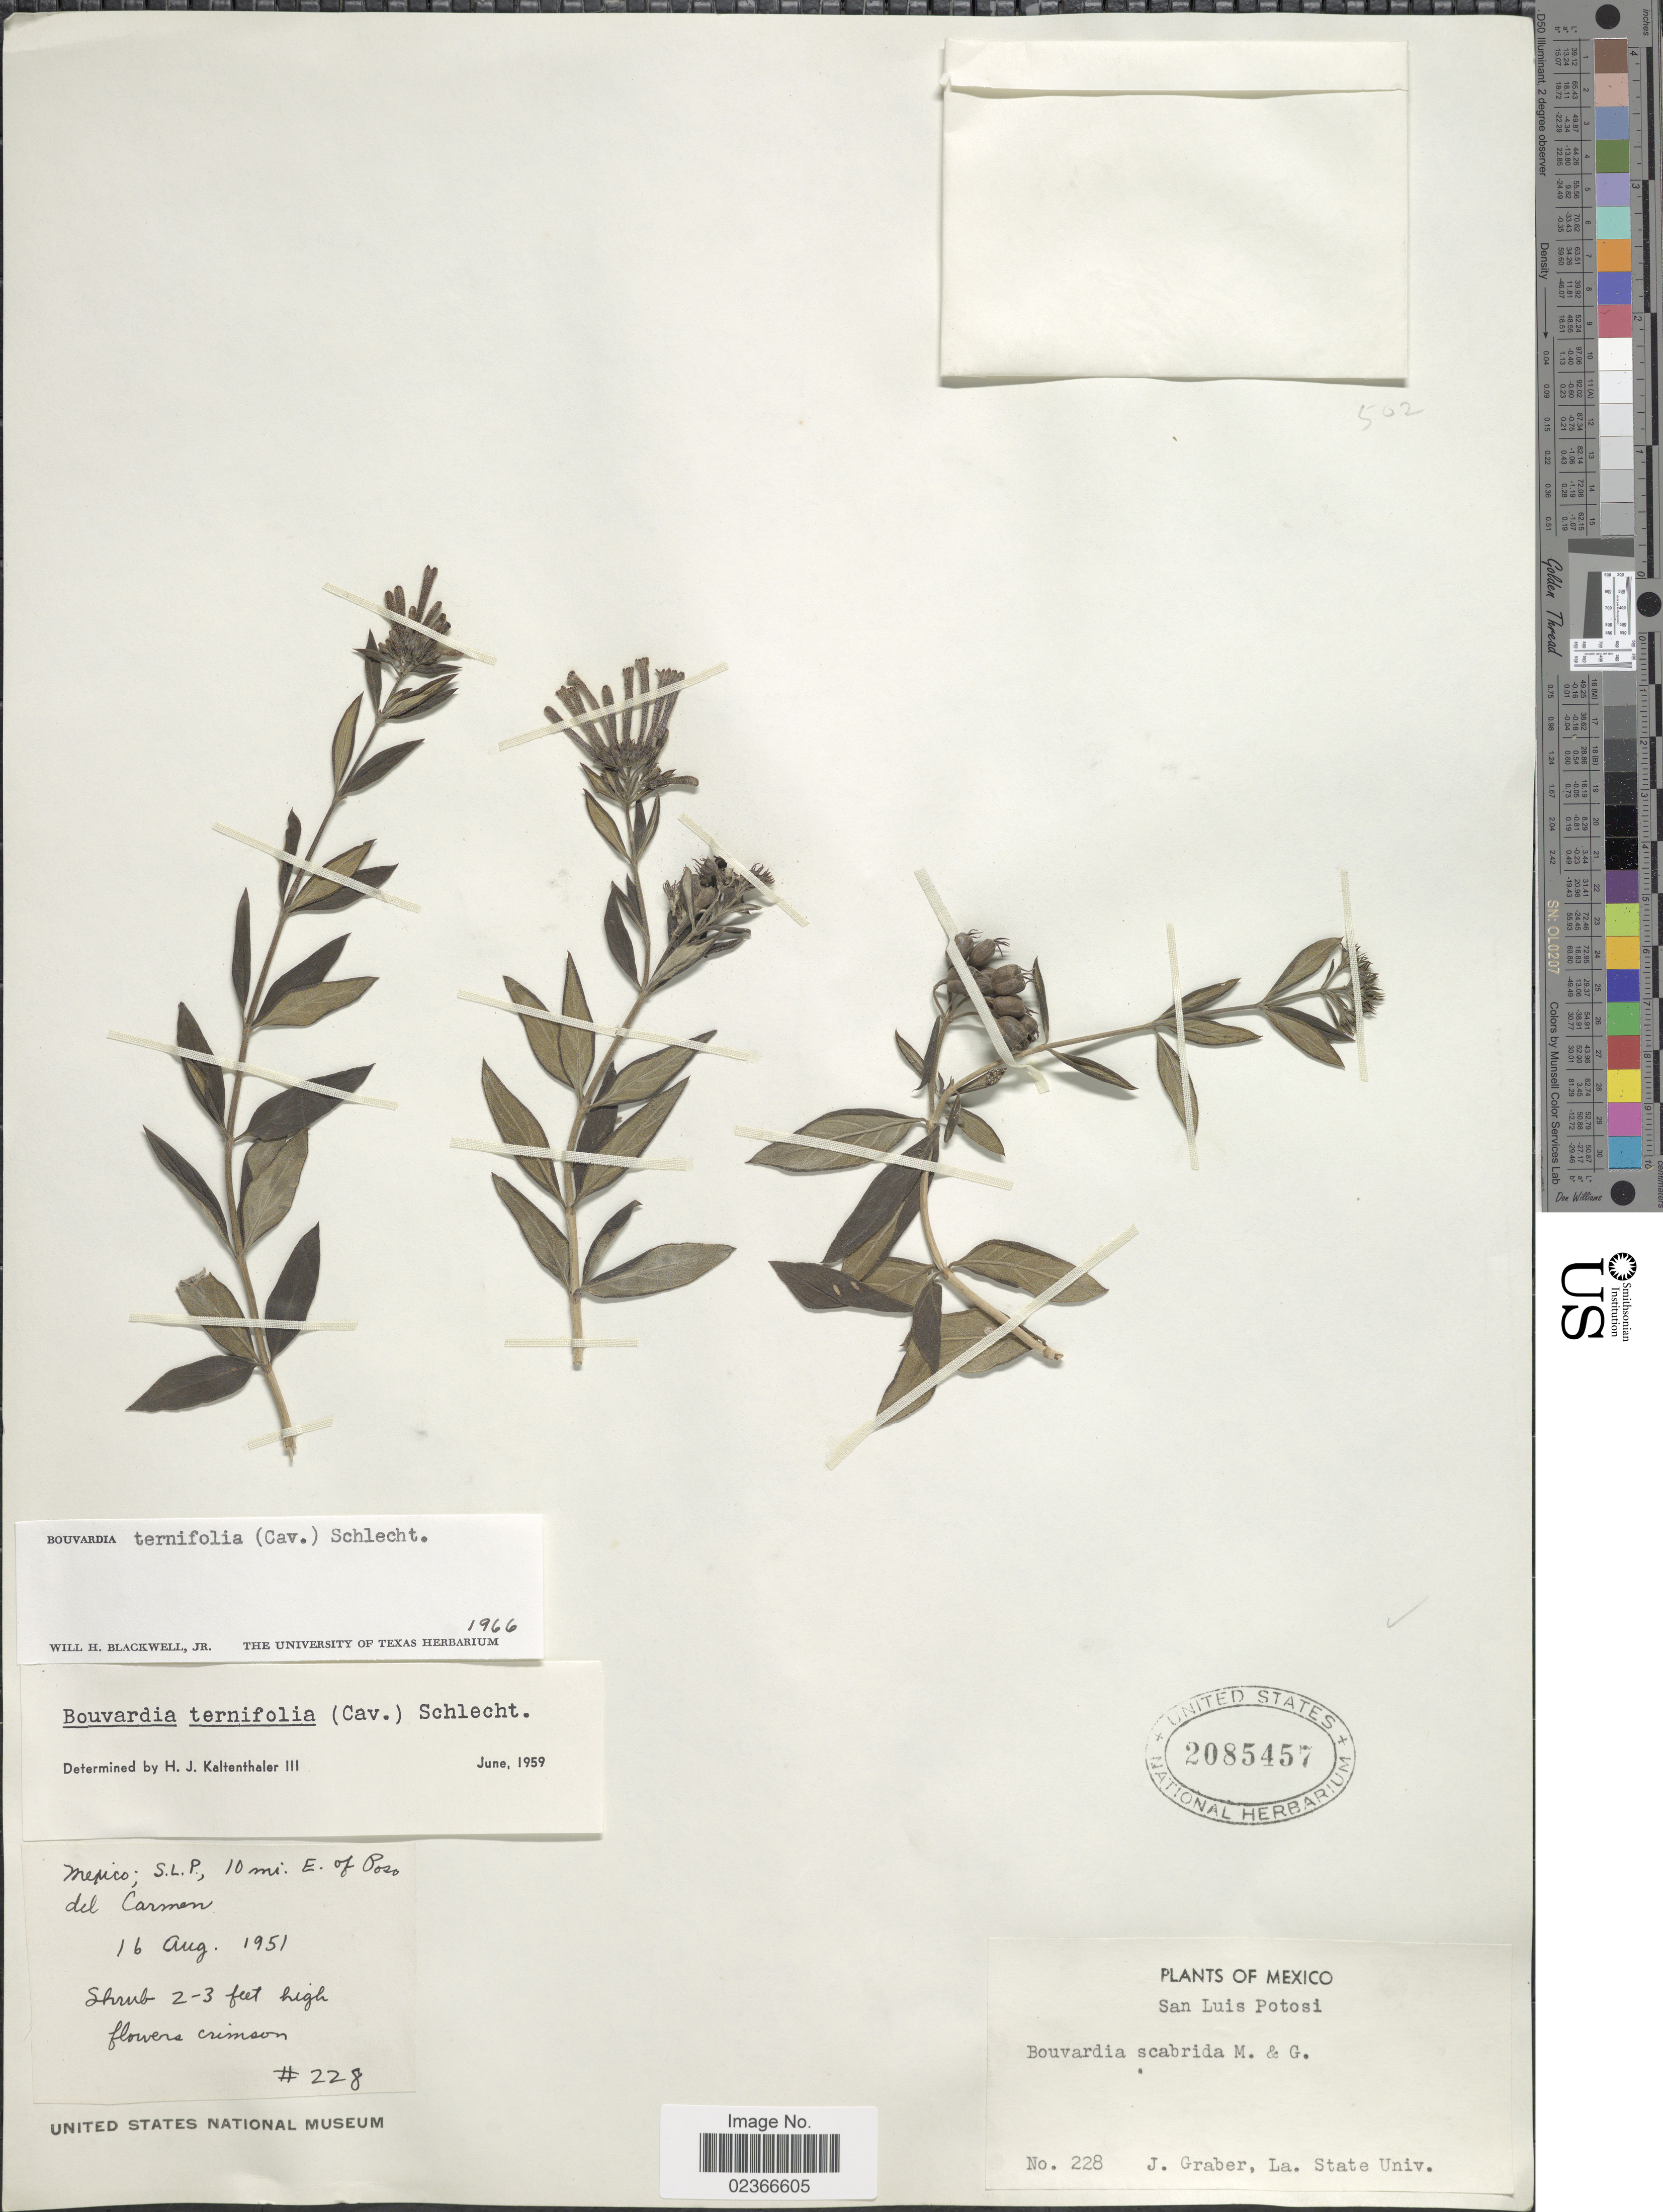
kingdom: Plantae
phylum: Tracheophyta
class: Magnoliopsida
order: Gentianales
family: Rubiaceae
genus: Bouvardia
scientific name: Bouvardia ternifolia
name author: (Cav.) Schltdl.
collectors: J. Graber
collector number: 228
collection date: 1951-08-16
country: Mexico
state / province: San Luis Potosí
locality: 10 mi. E. of Poso del Carmen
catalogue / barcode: US 2085457